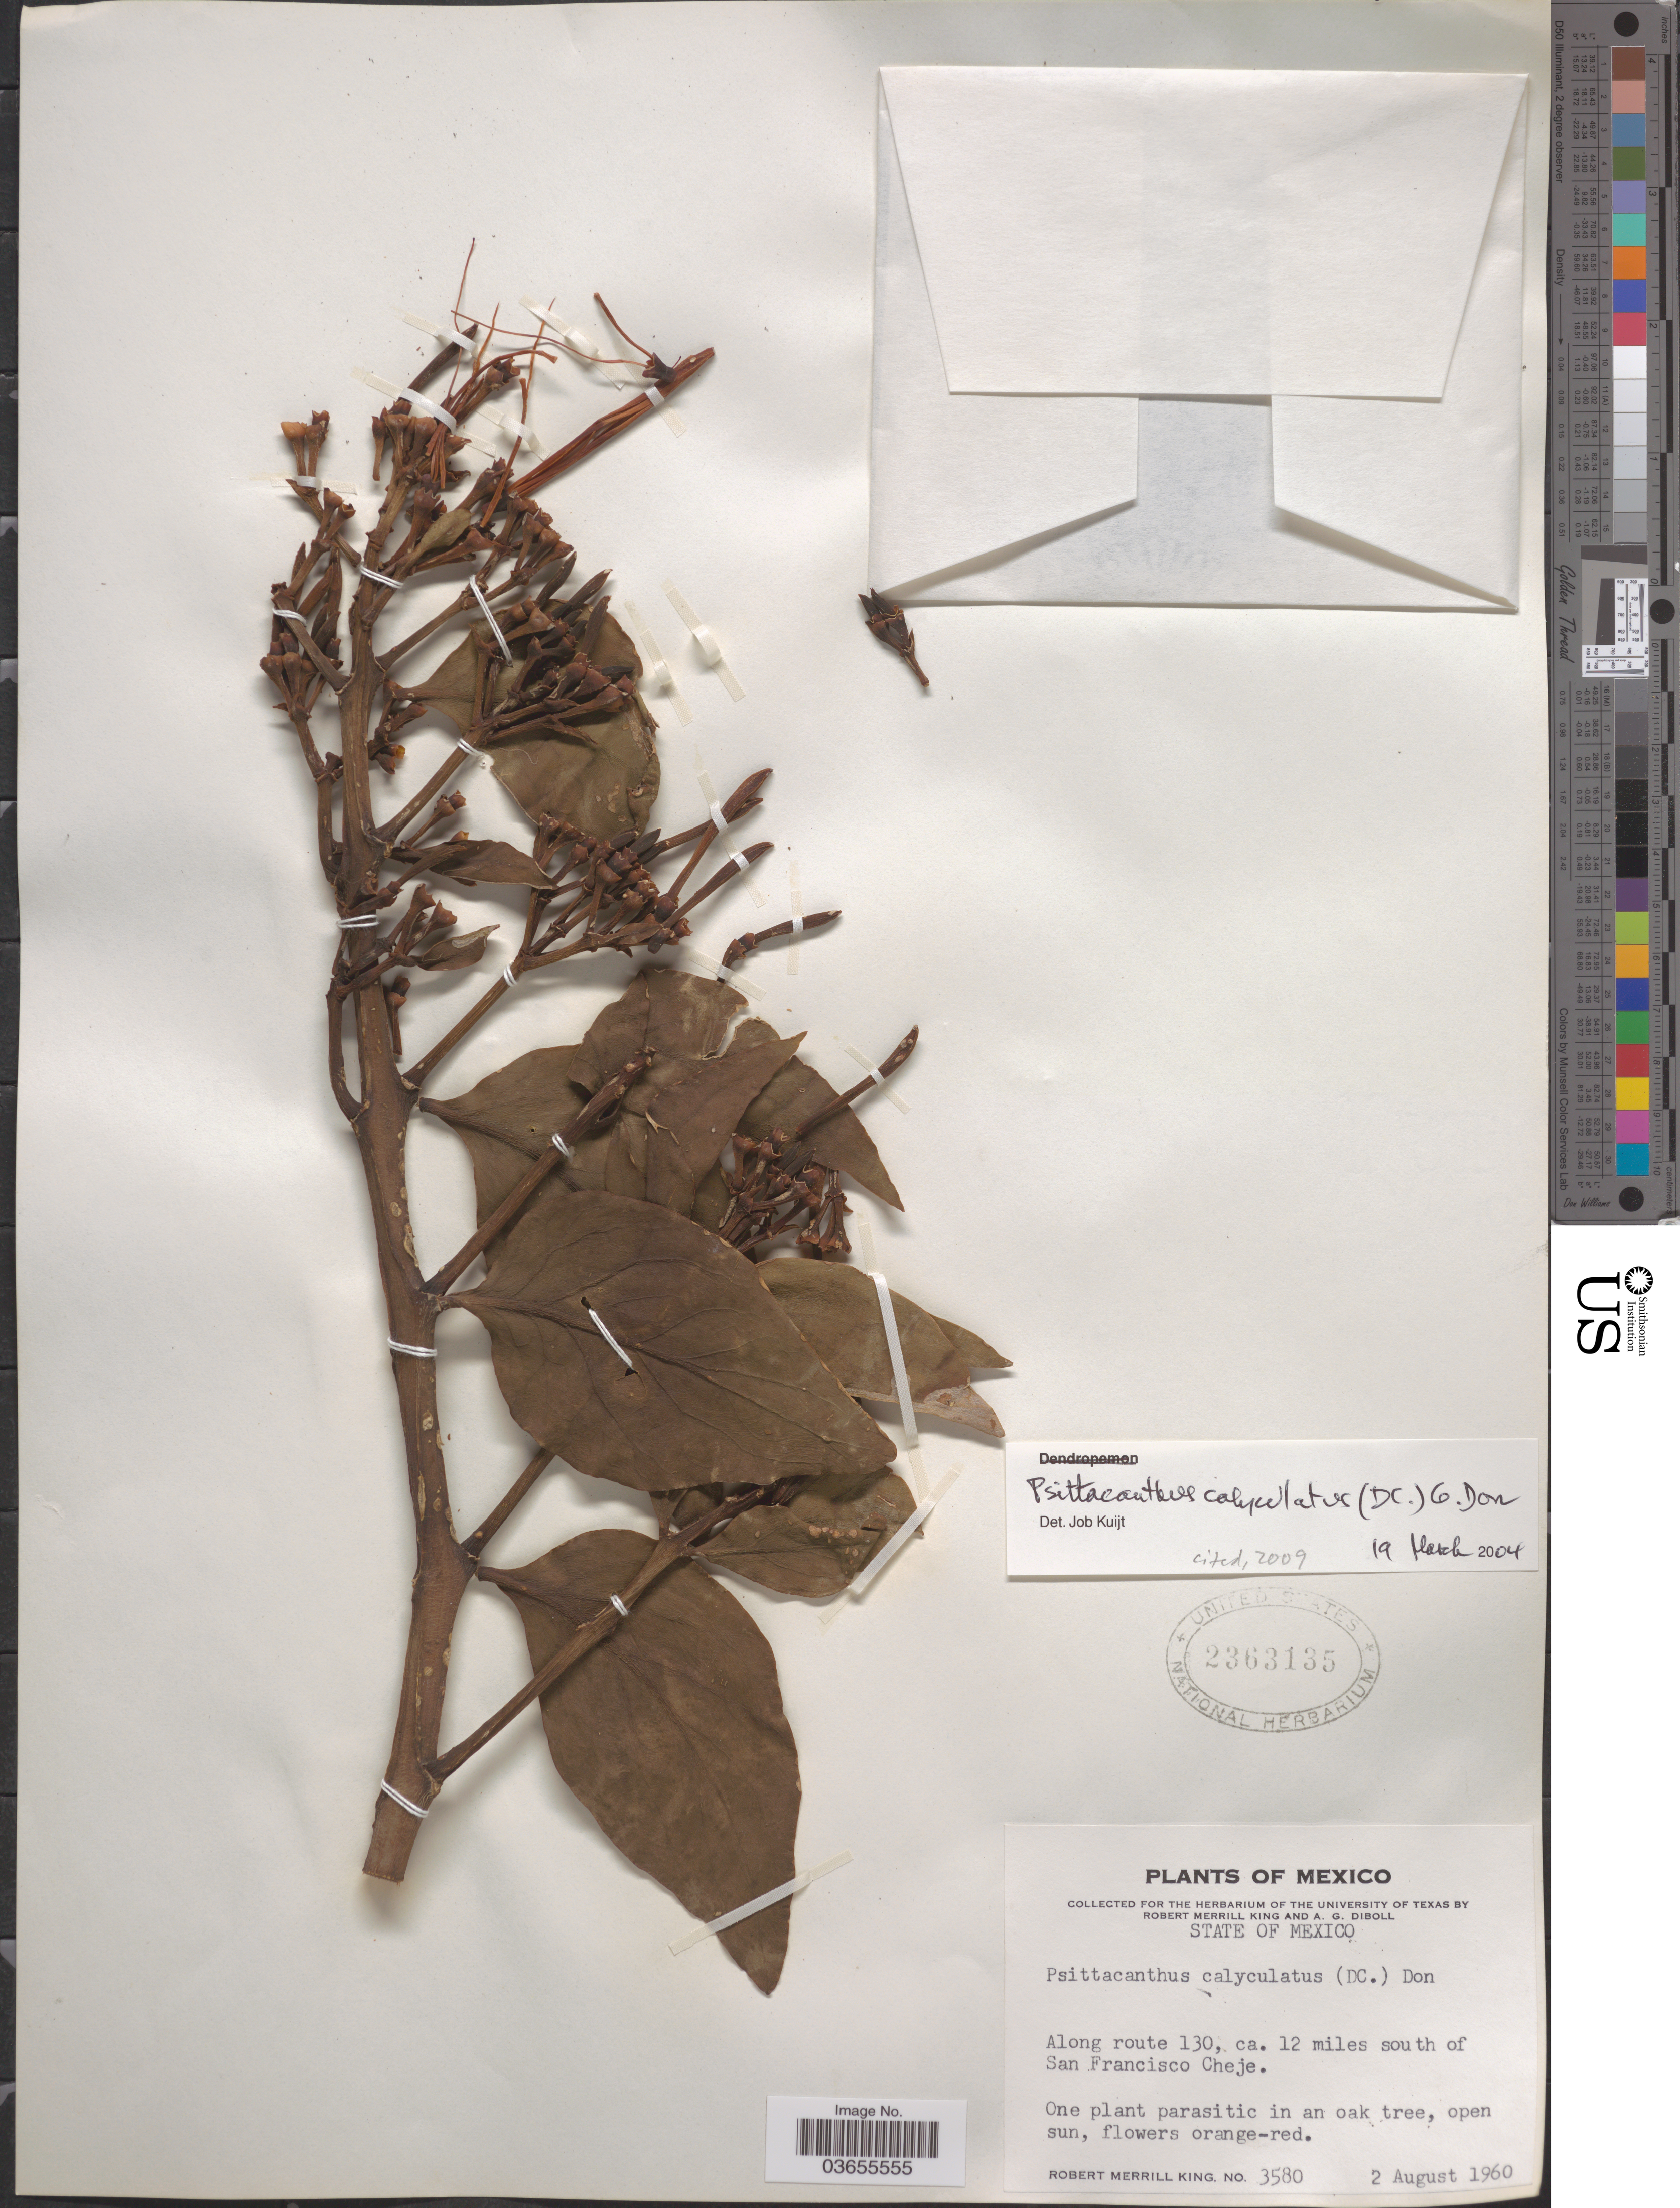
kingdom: Plantae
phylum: Tracheophyta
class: Magnoliopsida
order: Santalales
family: Loranthaceae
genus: Psittacanthus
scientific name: Psittacanthus calyculatus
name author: (DC.) G. Don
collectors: R. M. King & A. Diboll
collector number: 3580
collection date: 1960-08-02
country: Mexico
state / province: México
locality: Along route 130, ca. 12 miles south of San Francisco Cheje.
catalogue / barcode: US 2363135